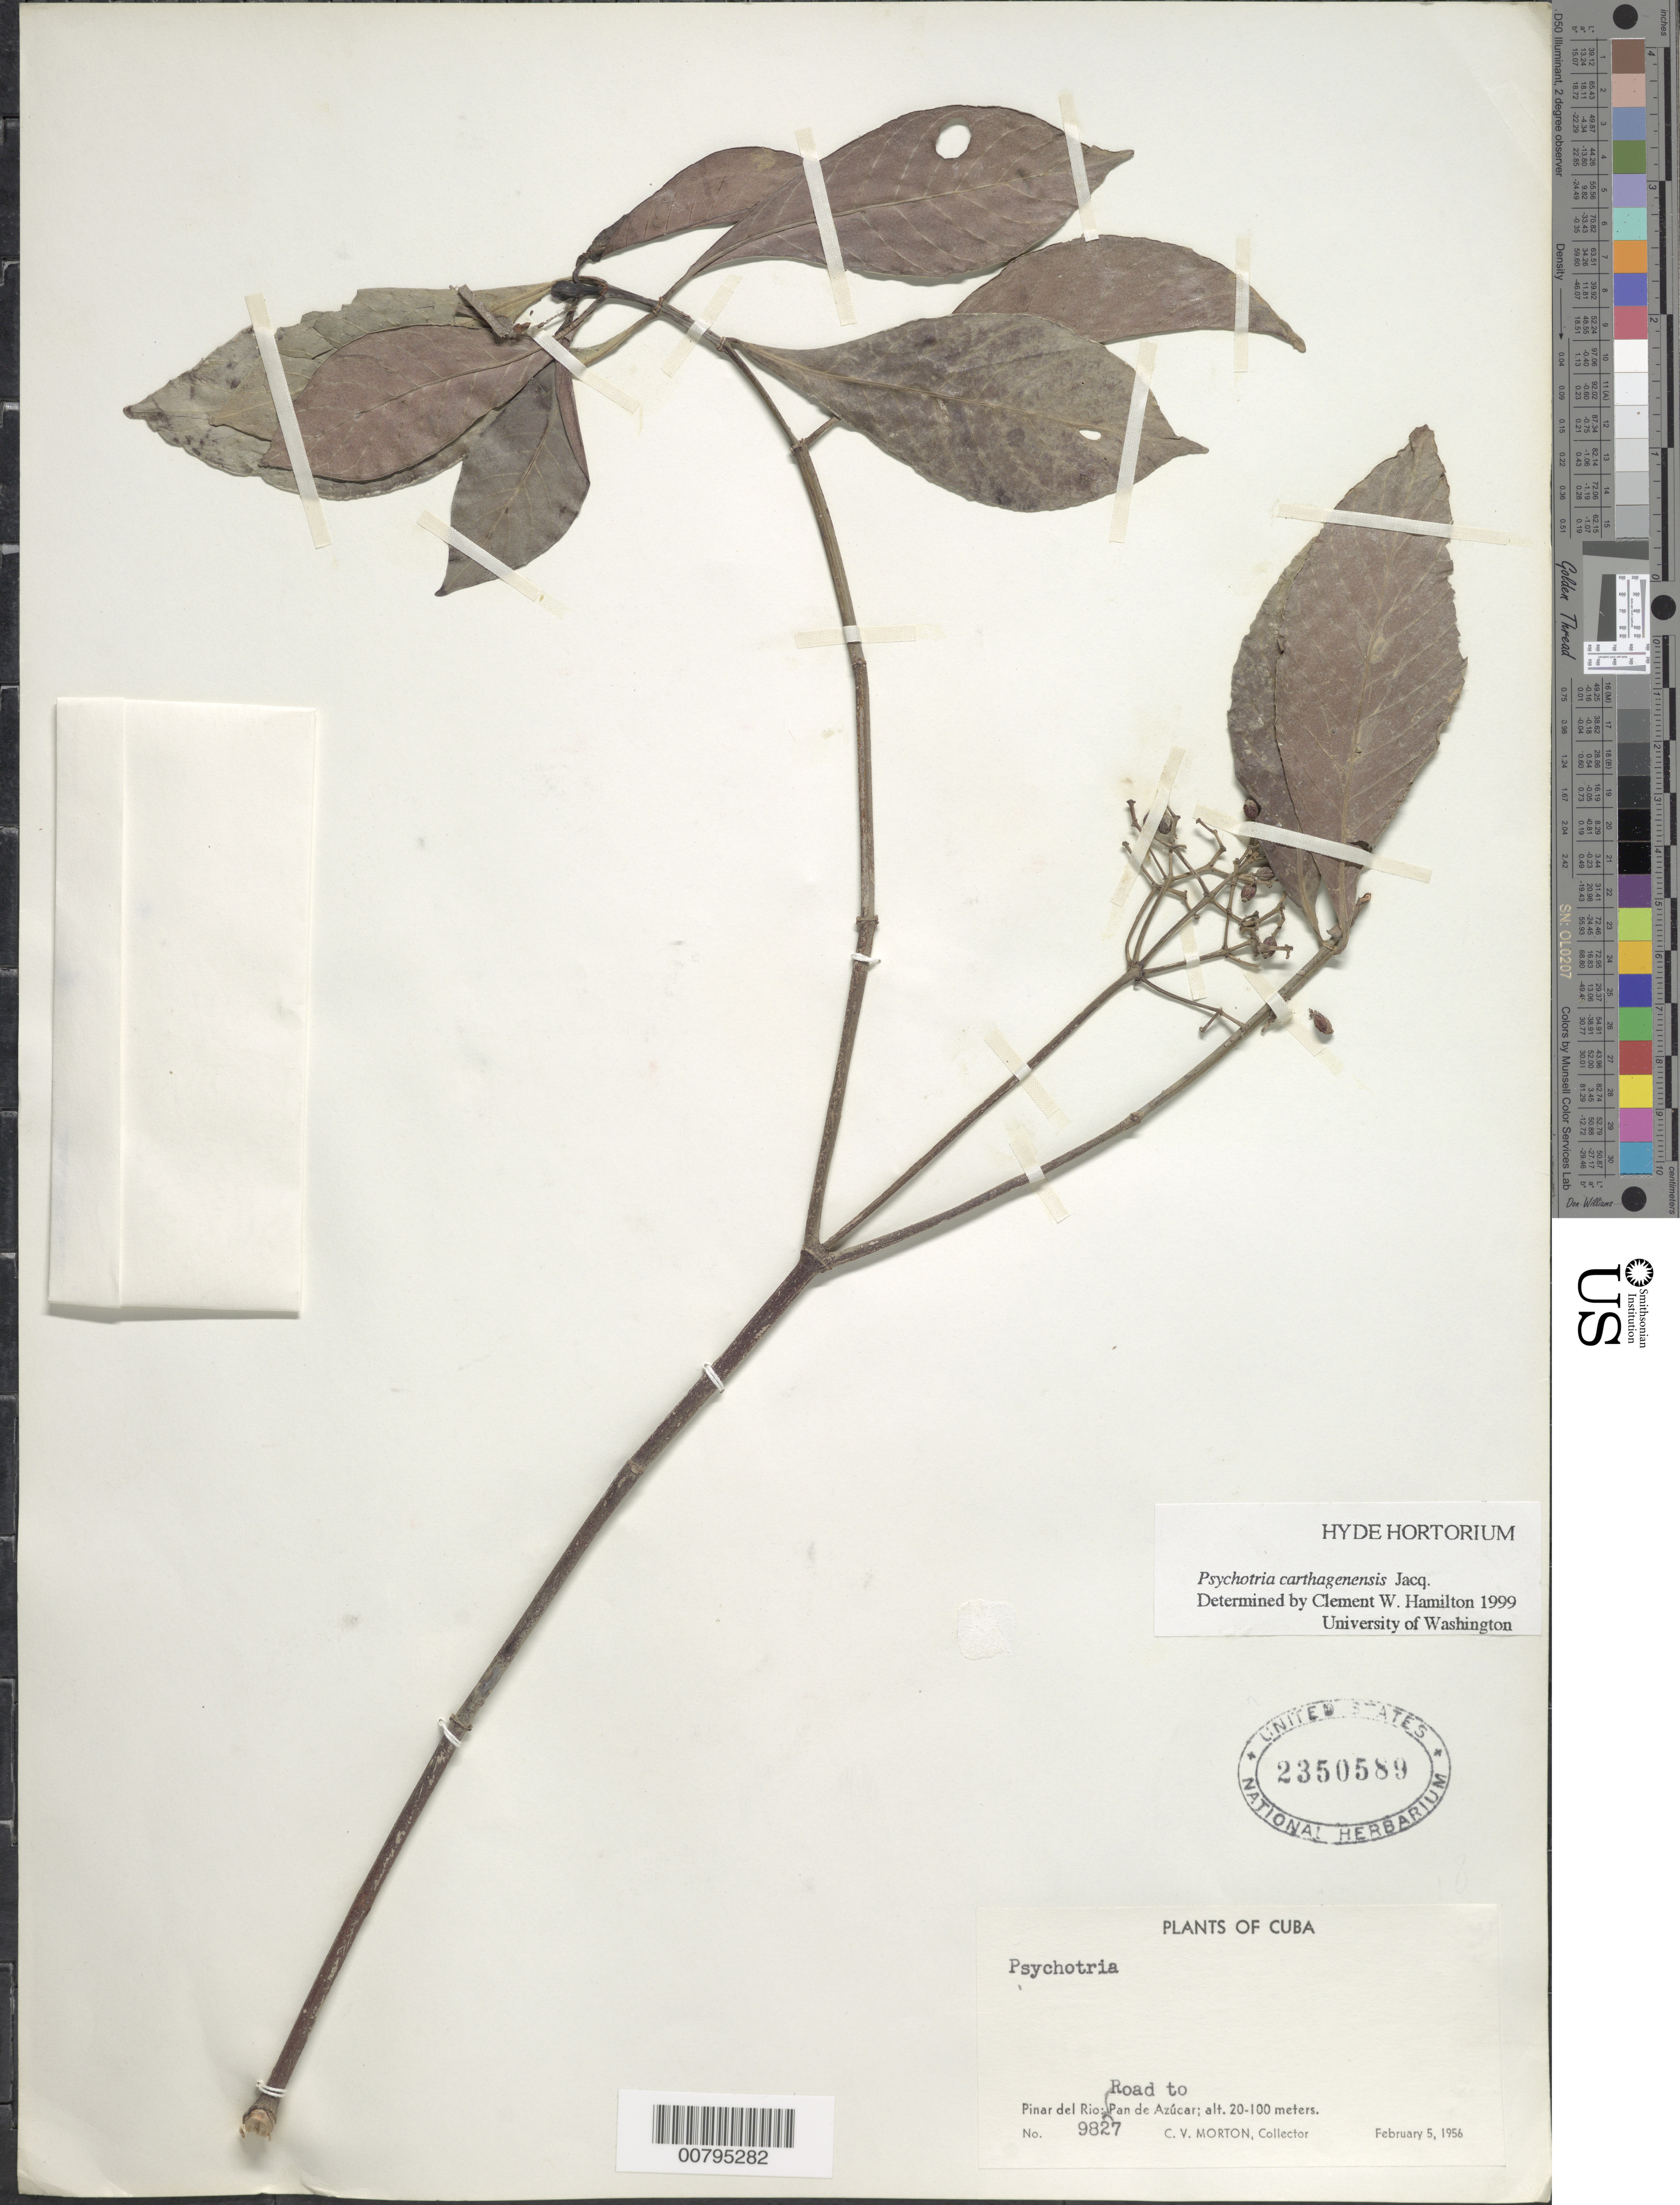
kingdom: Plantae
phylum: Tracheophyta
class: Magnoliopsida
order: Gentianales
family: Rubiaceae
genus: Psychotria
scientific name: Psychotria carthagenensis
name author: Jacq.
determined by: Hamilton, C. W.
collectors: C. V. Morton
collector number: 9827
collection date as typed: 05 Feb 1956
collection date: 1956-02-05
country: Cuba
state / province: Pinar del Río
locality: Road to Pan de Azucar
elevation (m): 20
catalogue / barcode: US 2350589